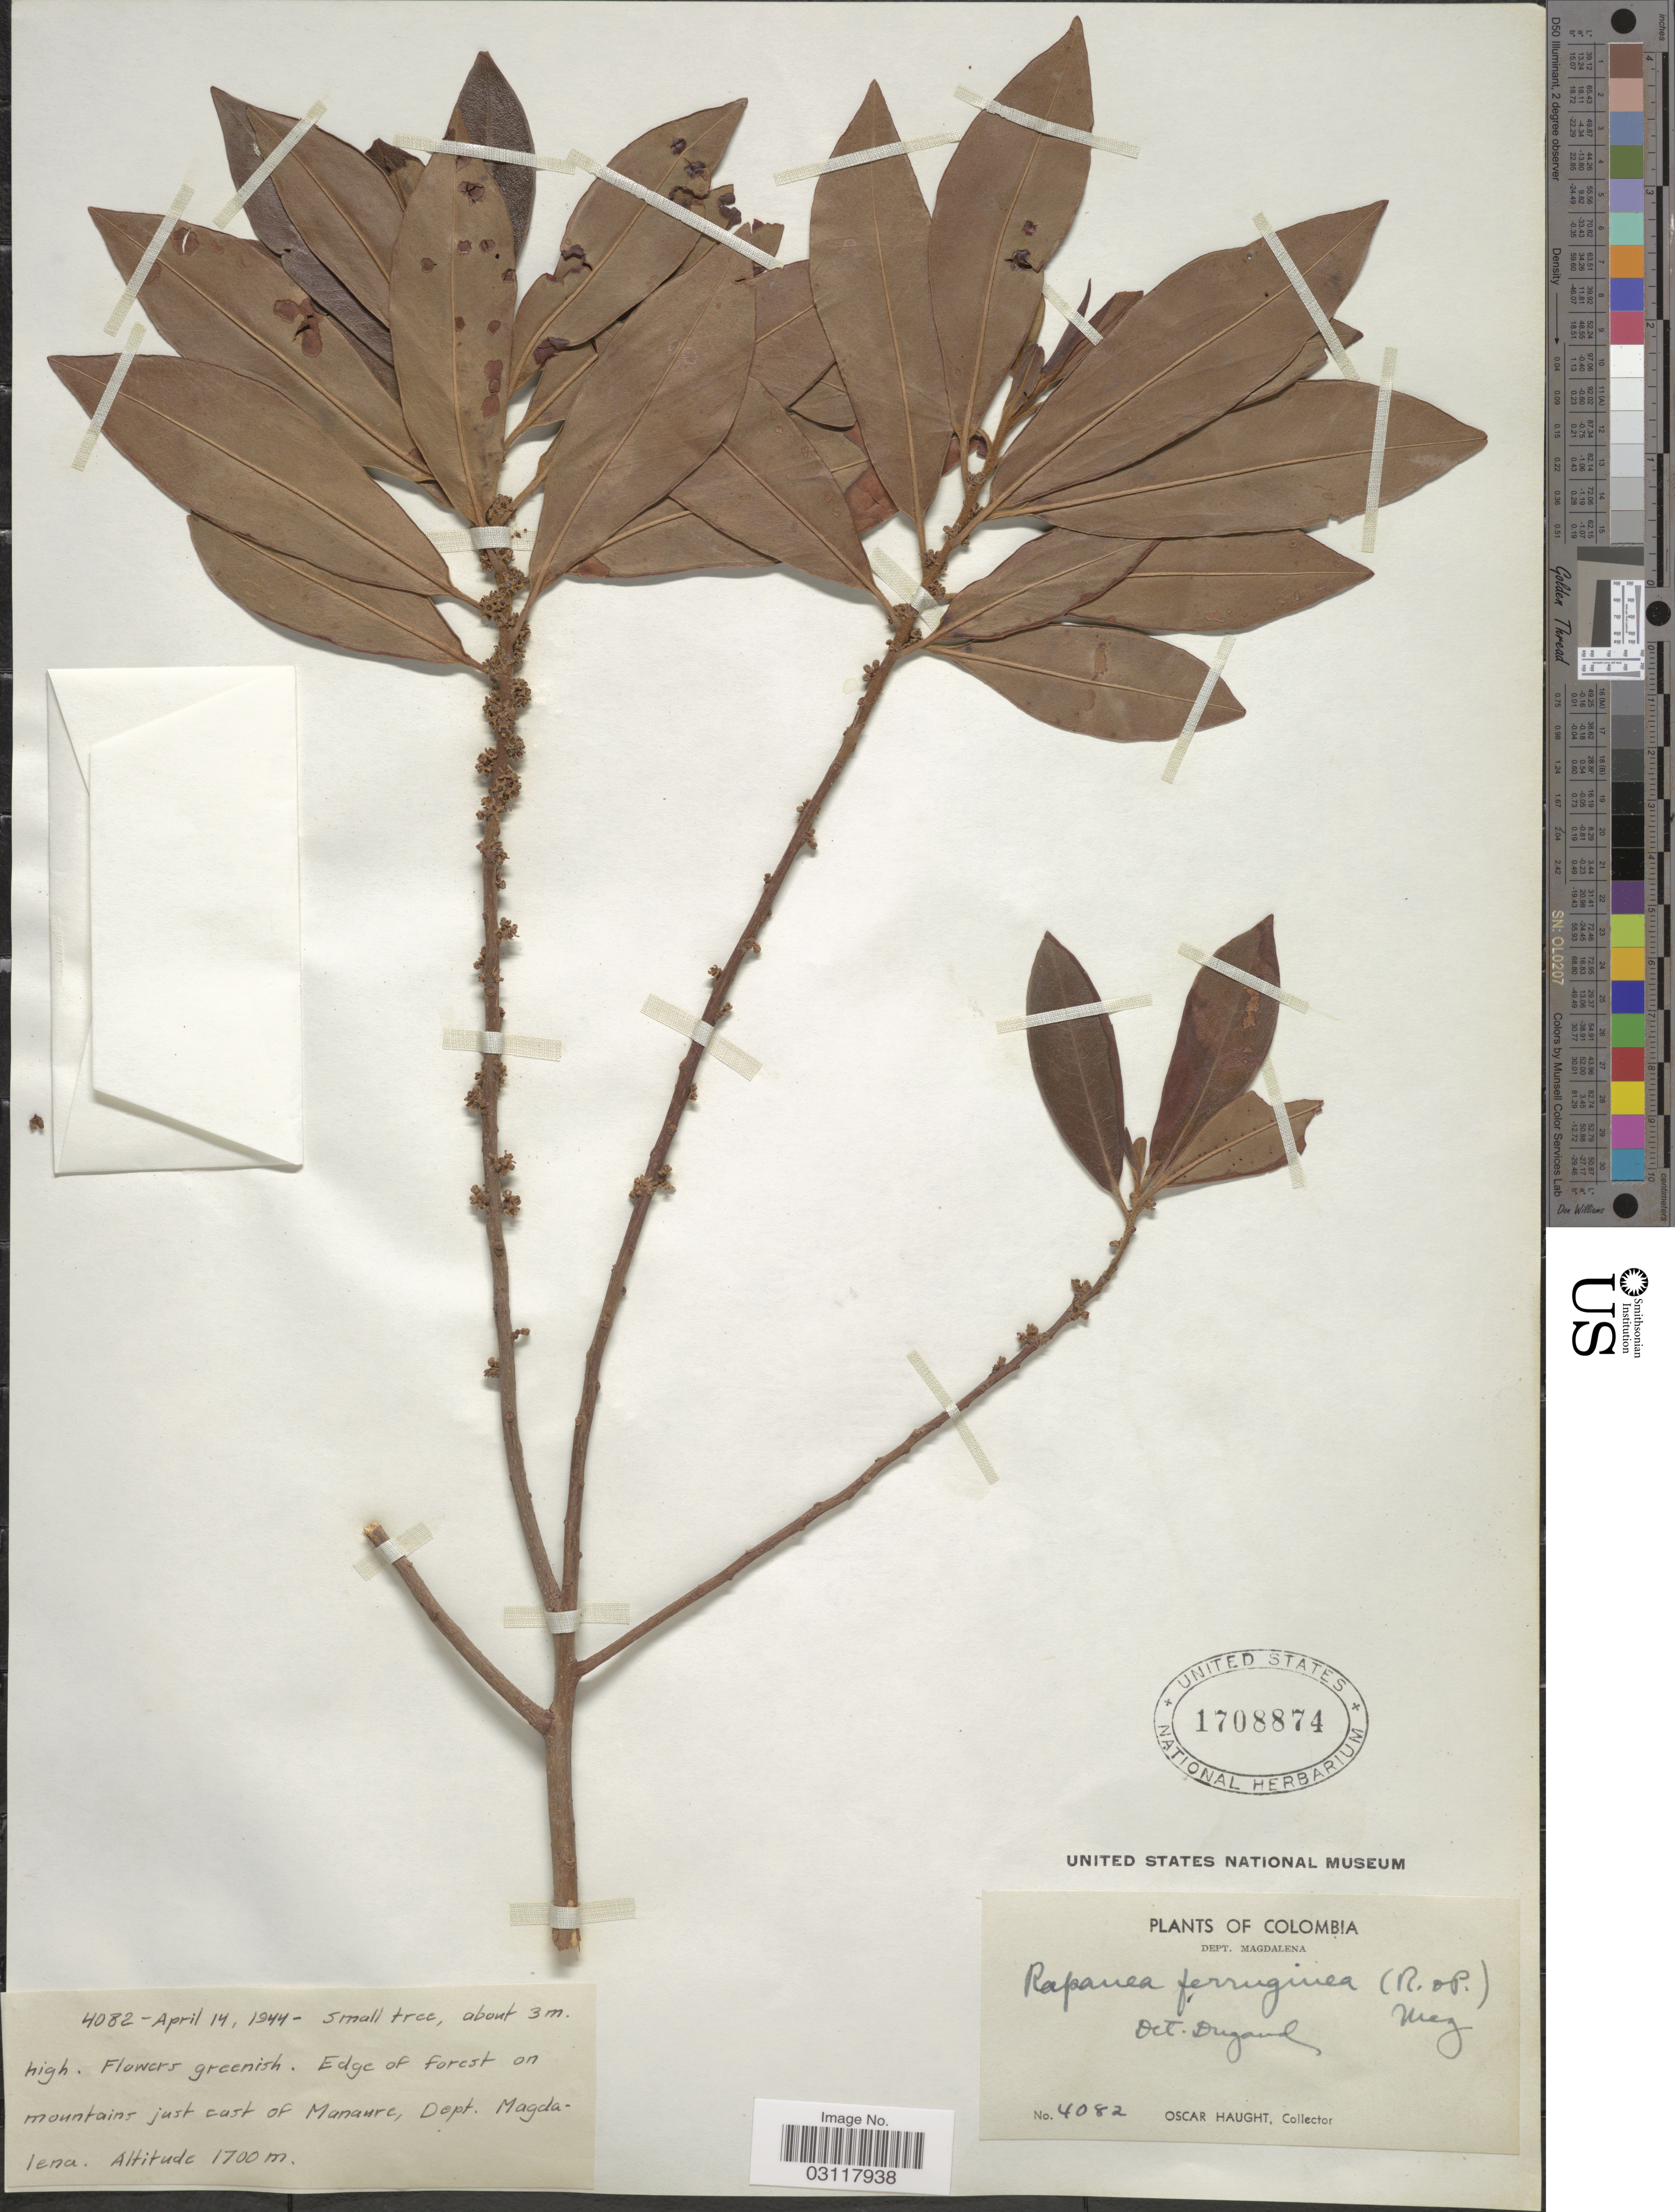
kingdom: Plantae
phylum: Tracheophyta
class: Magnoliopsida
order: Ericales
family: Primulaceae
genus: Rapanea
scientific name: Rapanea ferruginea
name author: (Ruiz & Pav.) Mez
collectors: O. L. Haught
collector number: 4082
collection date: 1944-04-14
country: Colombia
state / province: Magdalena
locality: Dept. Magdalena, Edge of forest on mountains just east of Manaure.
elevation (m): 1700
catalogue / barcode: US 1708874